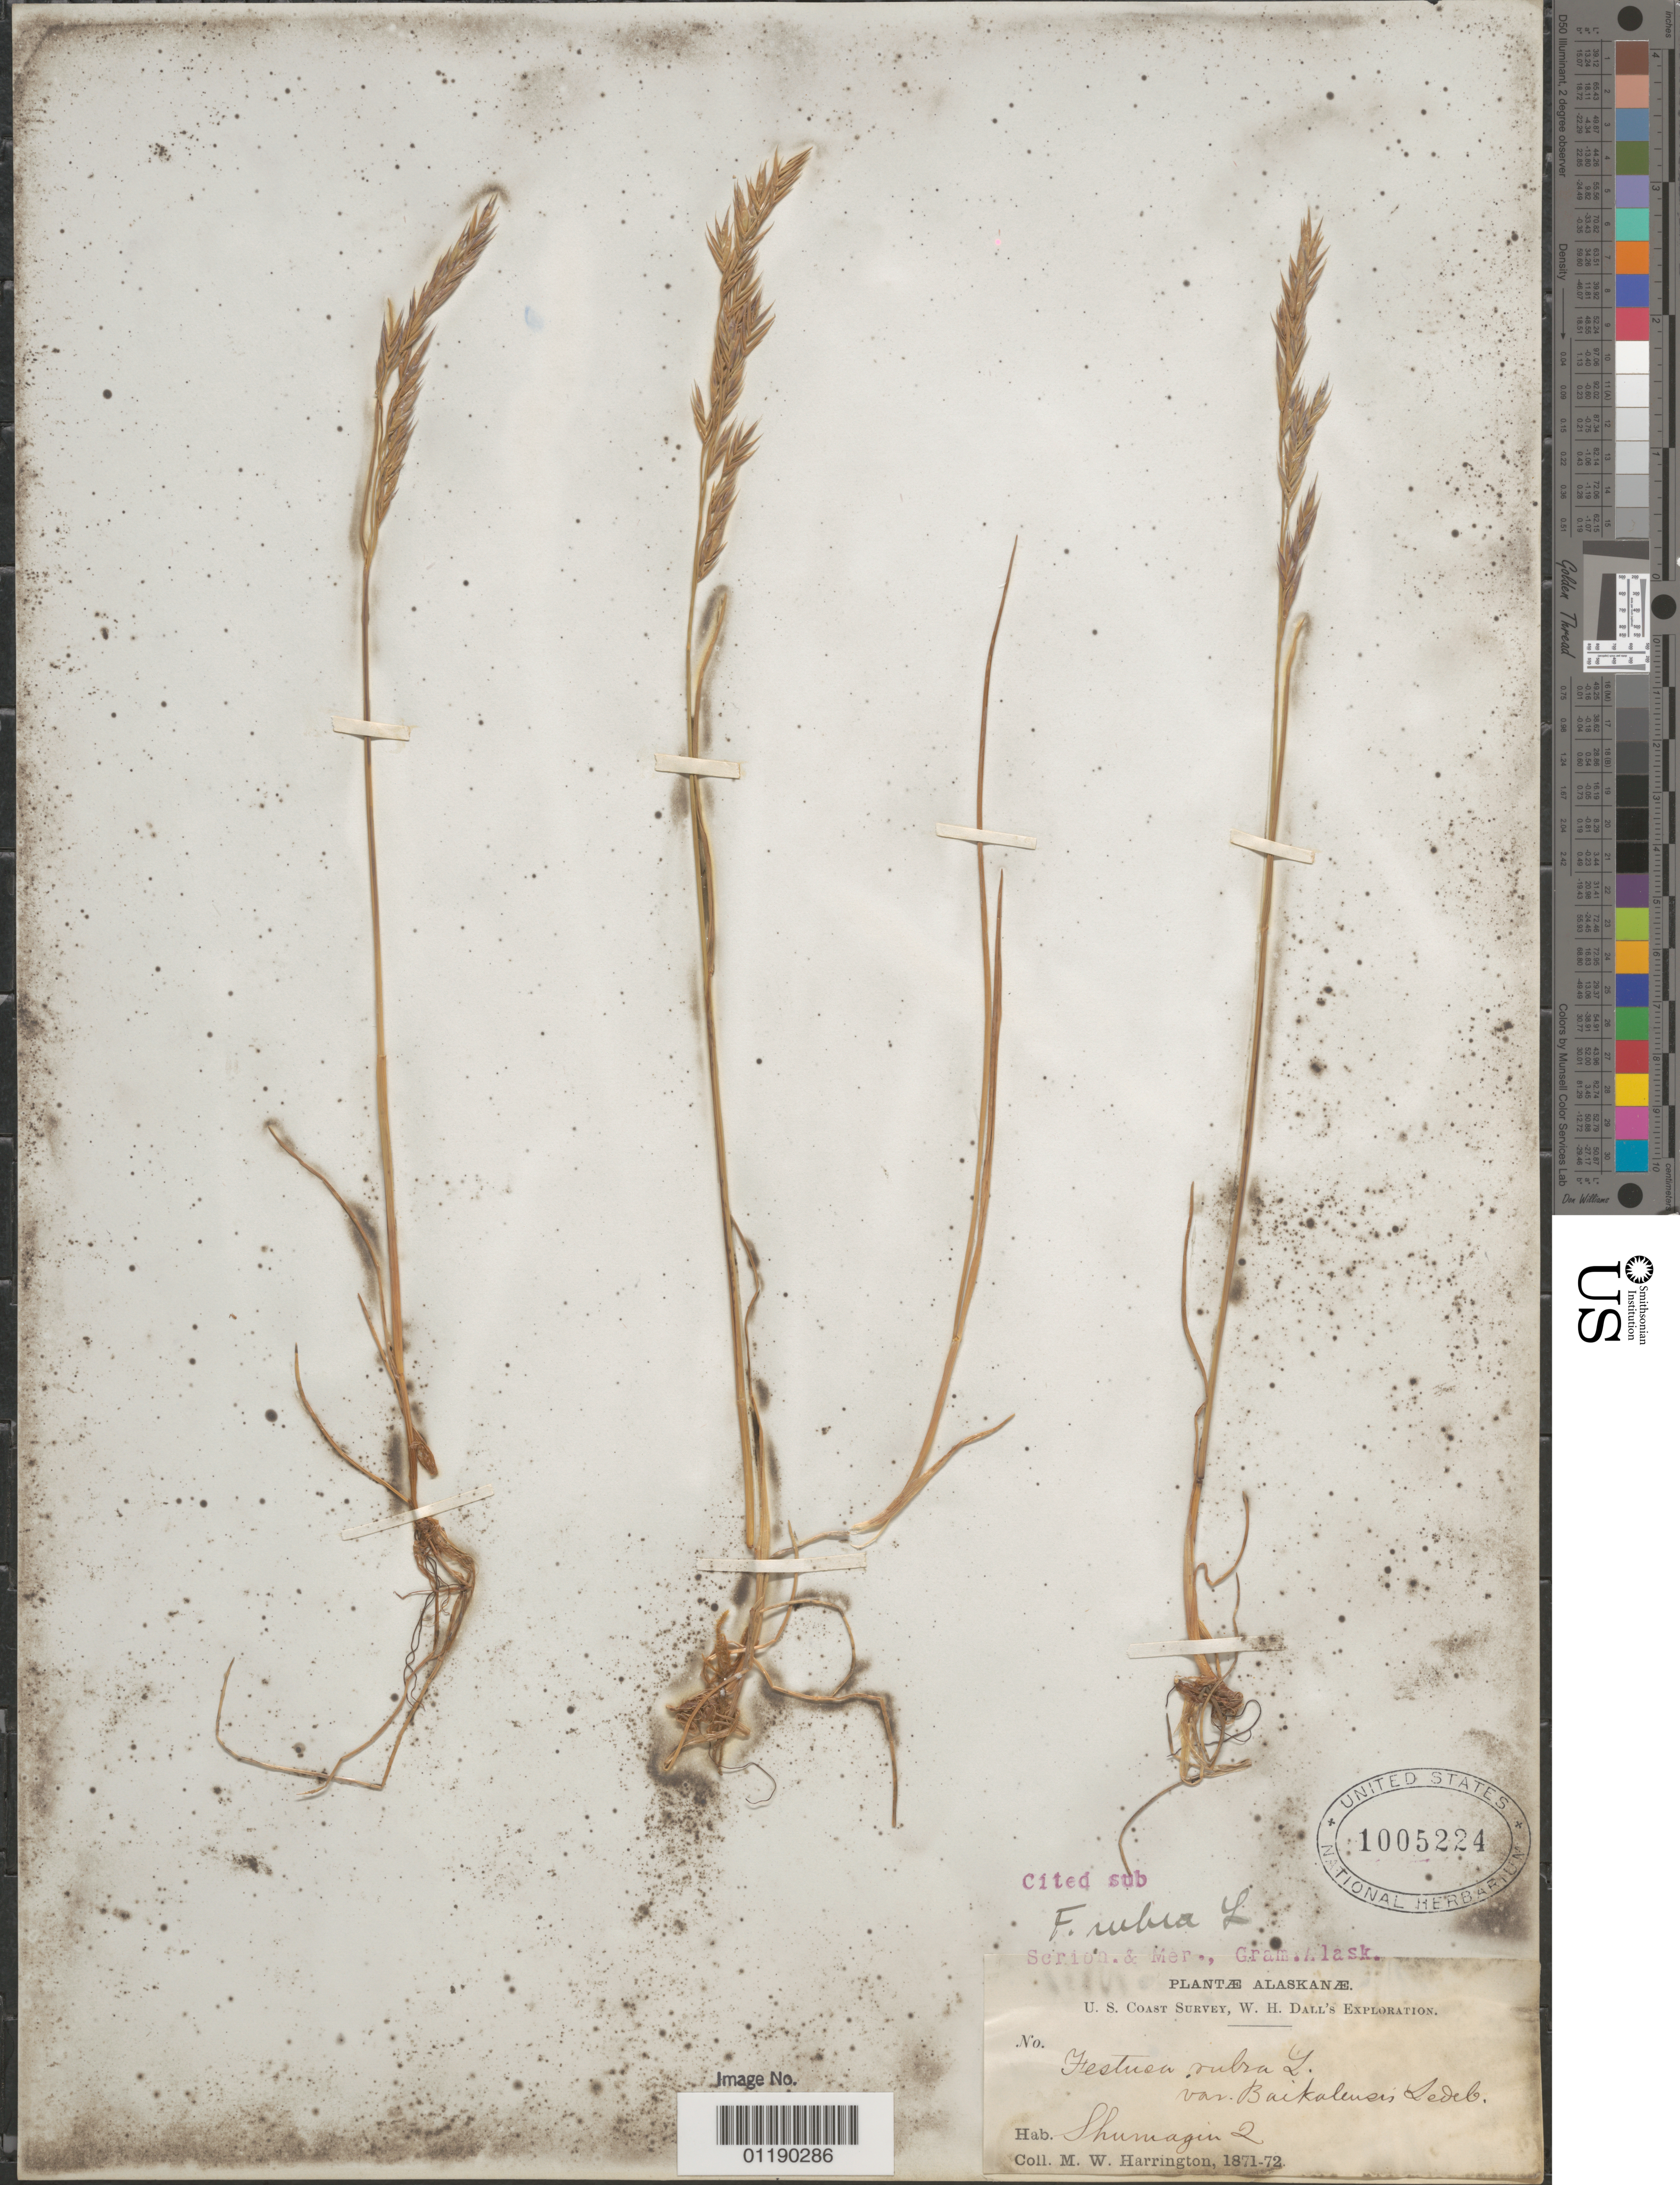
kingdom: Plantae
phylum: Tracheophyta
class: Liliopsida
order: Poales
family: Poaceae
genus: Festuca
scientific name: Festuca rubra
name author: L.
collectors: M. W. Harrington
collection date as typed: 1871 to -- --- 1872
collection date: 1871/1872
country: United States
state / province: Alaska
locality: Shumagin Island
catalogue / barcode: US 1005224